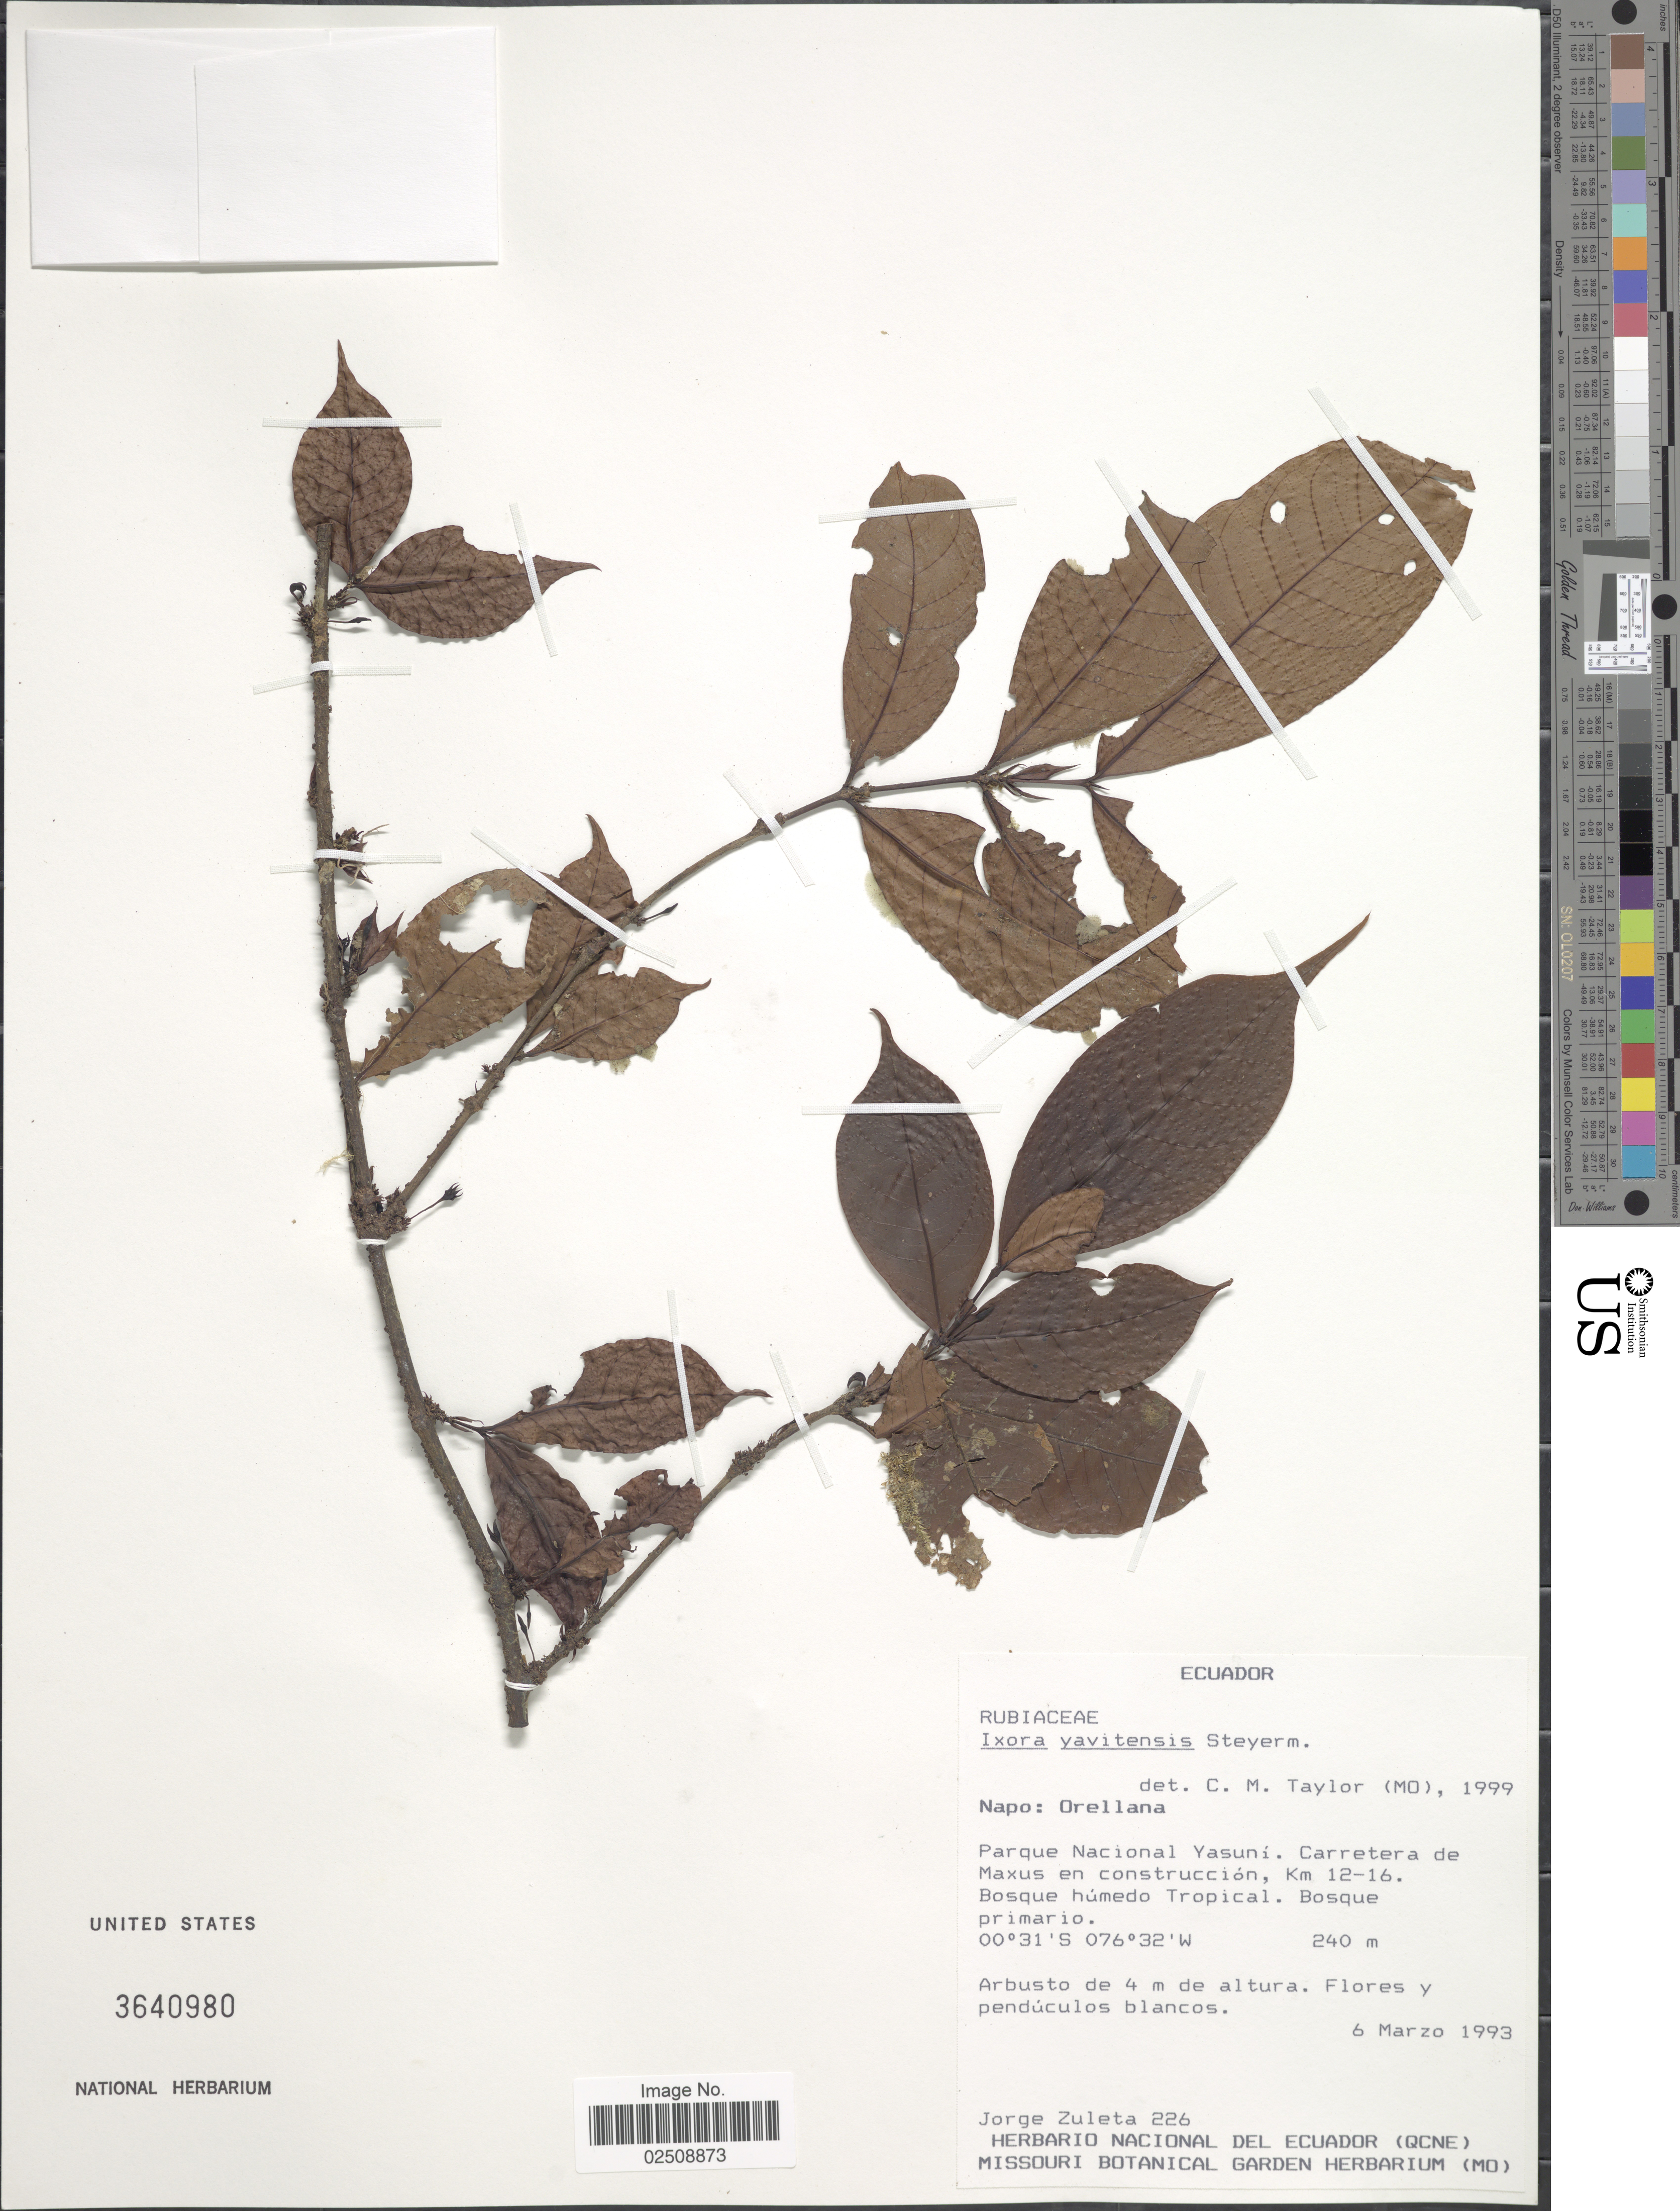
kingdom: Plantae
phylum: Tracheophyta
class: Magnoliopsida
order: Gentianales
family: Rubiaceae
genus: Ixora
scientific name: Ixora yavitensis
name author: Steyerm.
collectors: J. Zuleta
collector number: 226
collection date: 1993-03-06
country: Ecuador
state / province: Napo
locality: Napo: Orellano. Parque Nacional Yasuni. Carretera de Maxus en construccion, Km 12-16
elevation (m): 240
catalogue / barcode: US 3640980